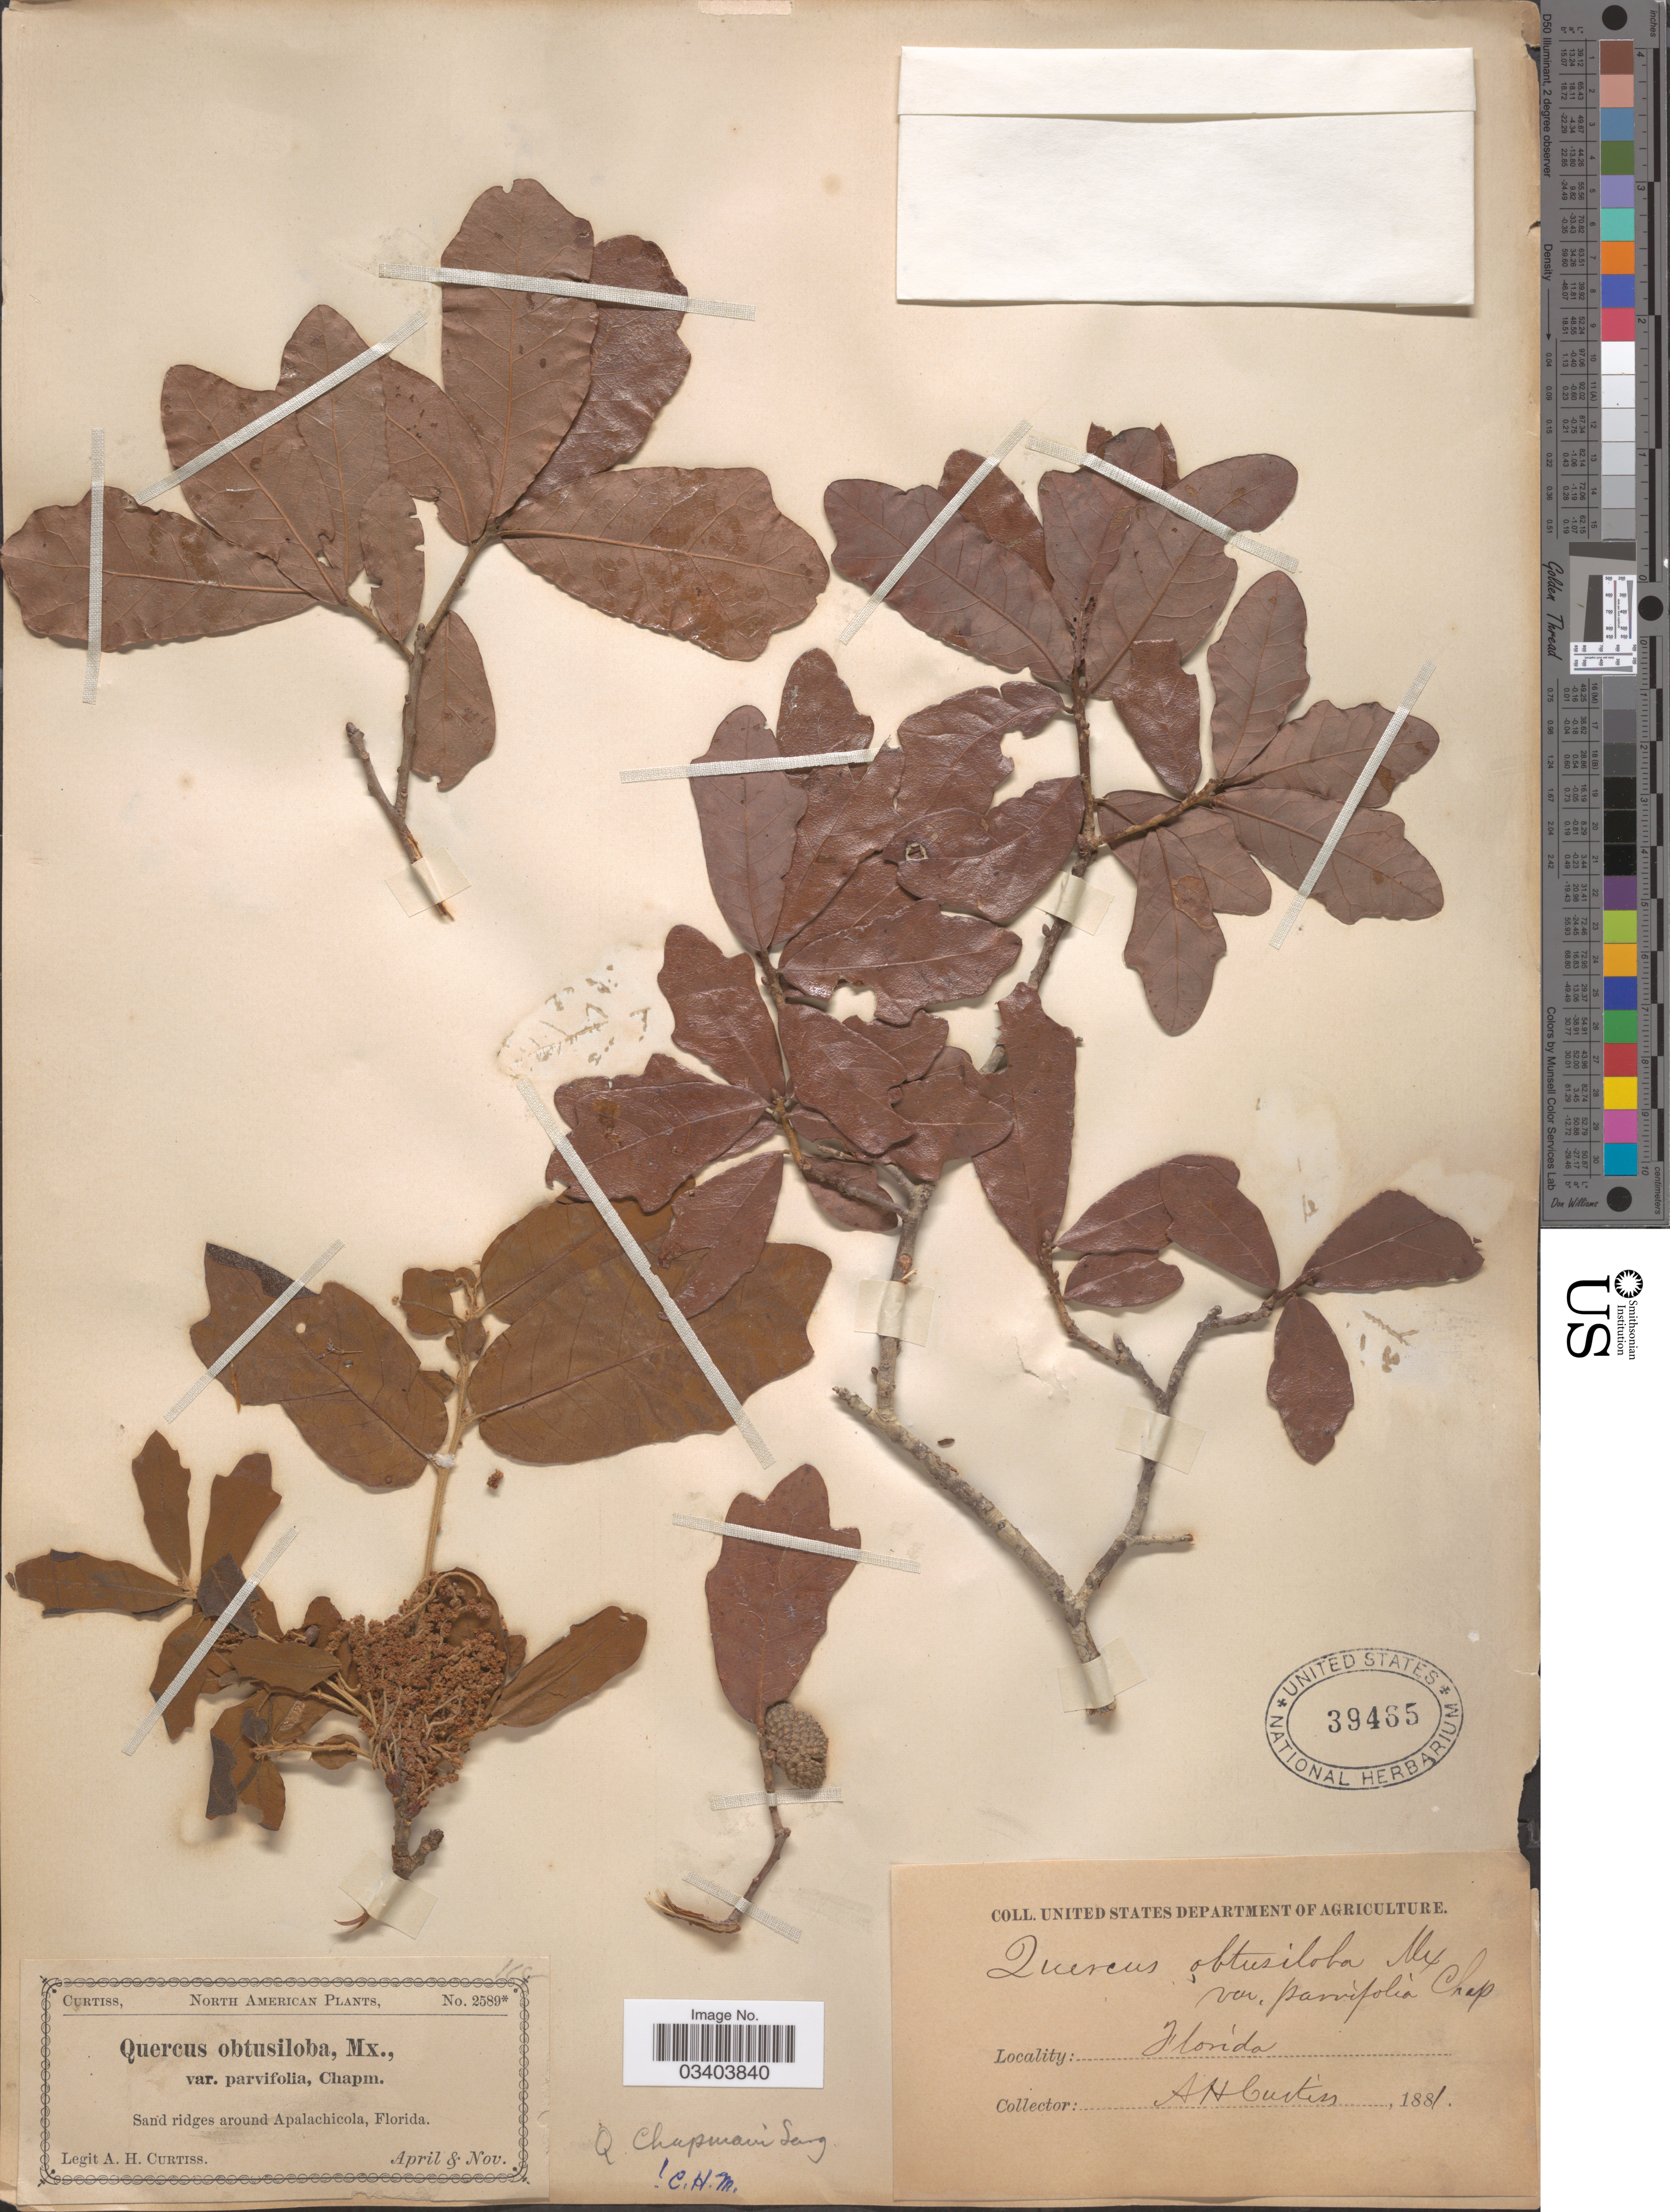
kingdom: Plantae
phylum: Tracheophyta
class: Magnoliopsida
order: Fagales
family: Fagaceae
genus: Quercus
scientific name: Quercus chapmanii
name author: Sarg.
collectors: A. H. Curtiss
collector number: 2589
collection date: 1881-04/1881-11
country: United States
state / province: Florida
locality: Sand ridges around Apalachicola.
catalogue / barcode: US 39465